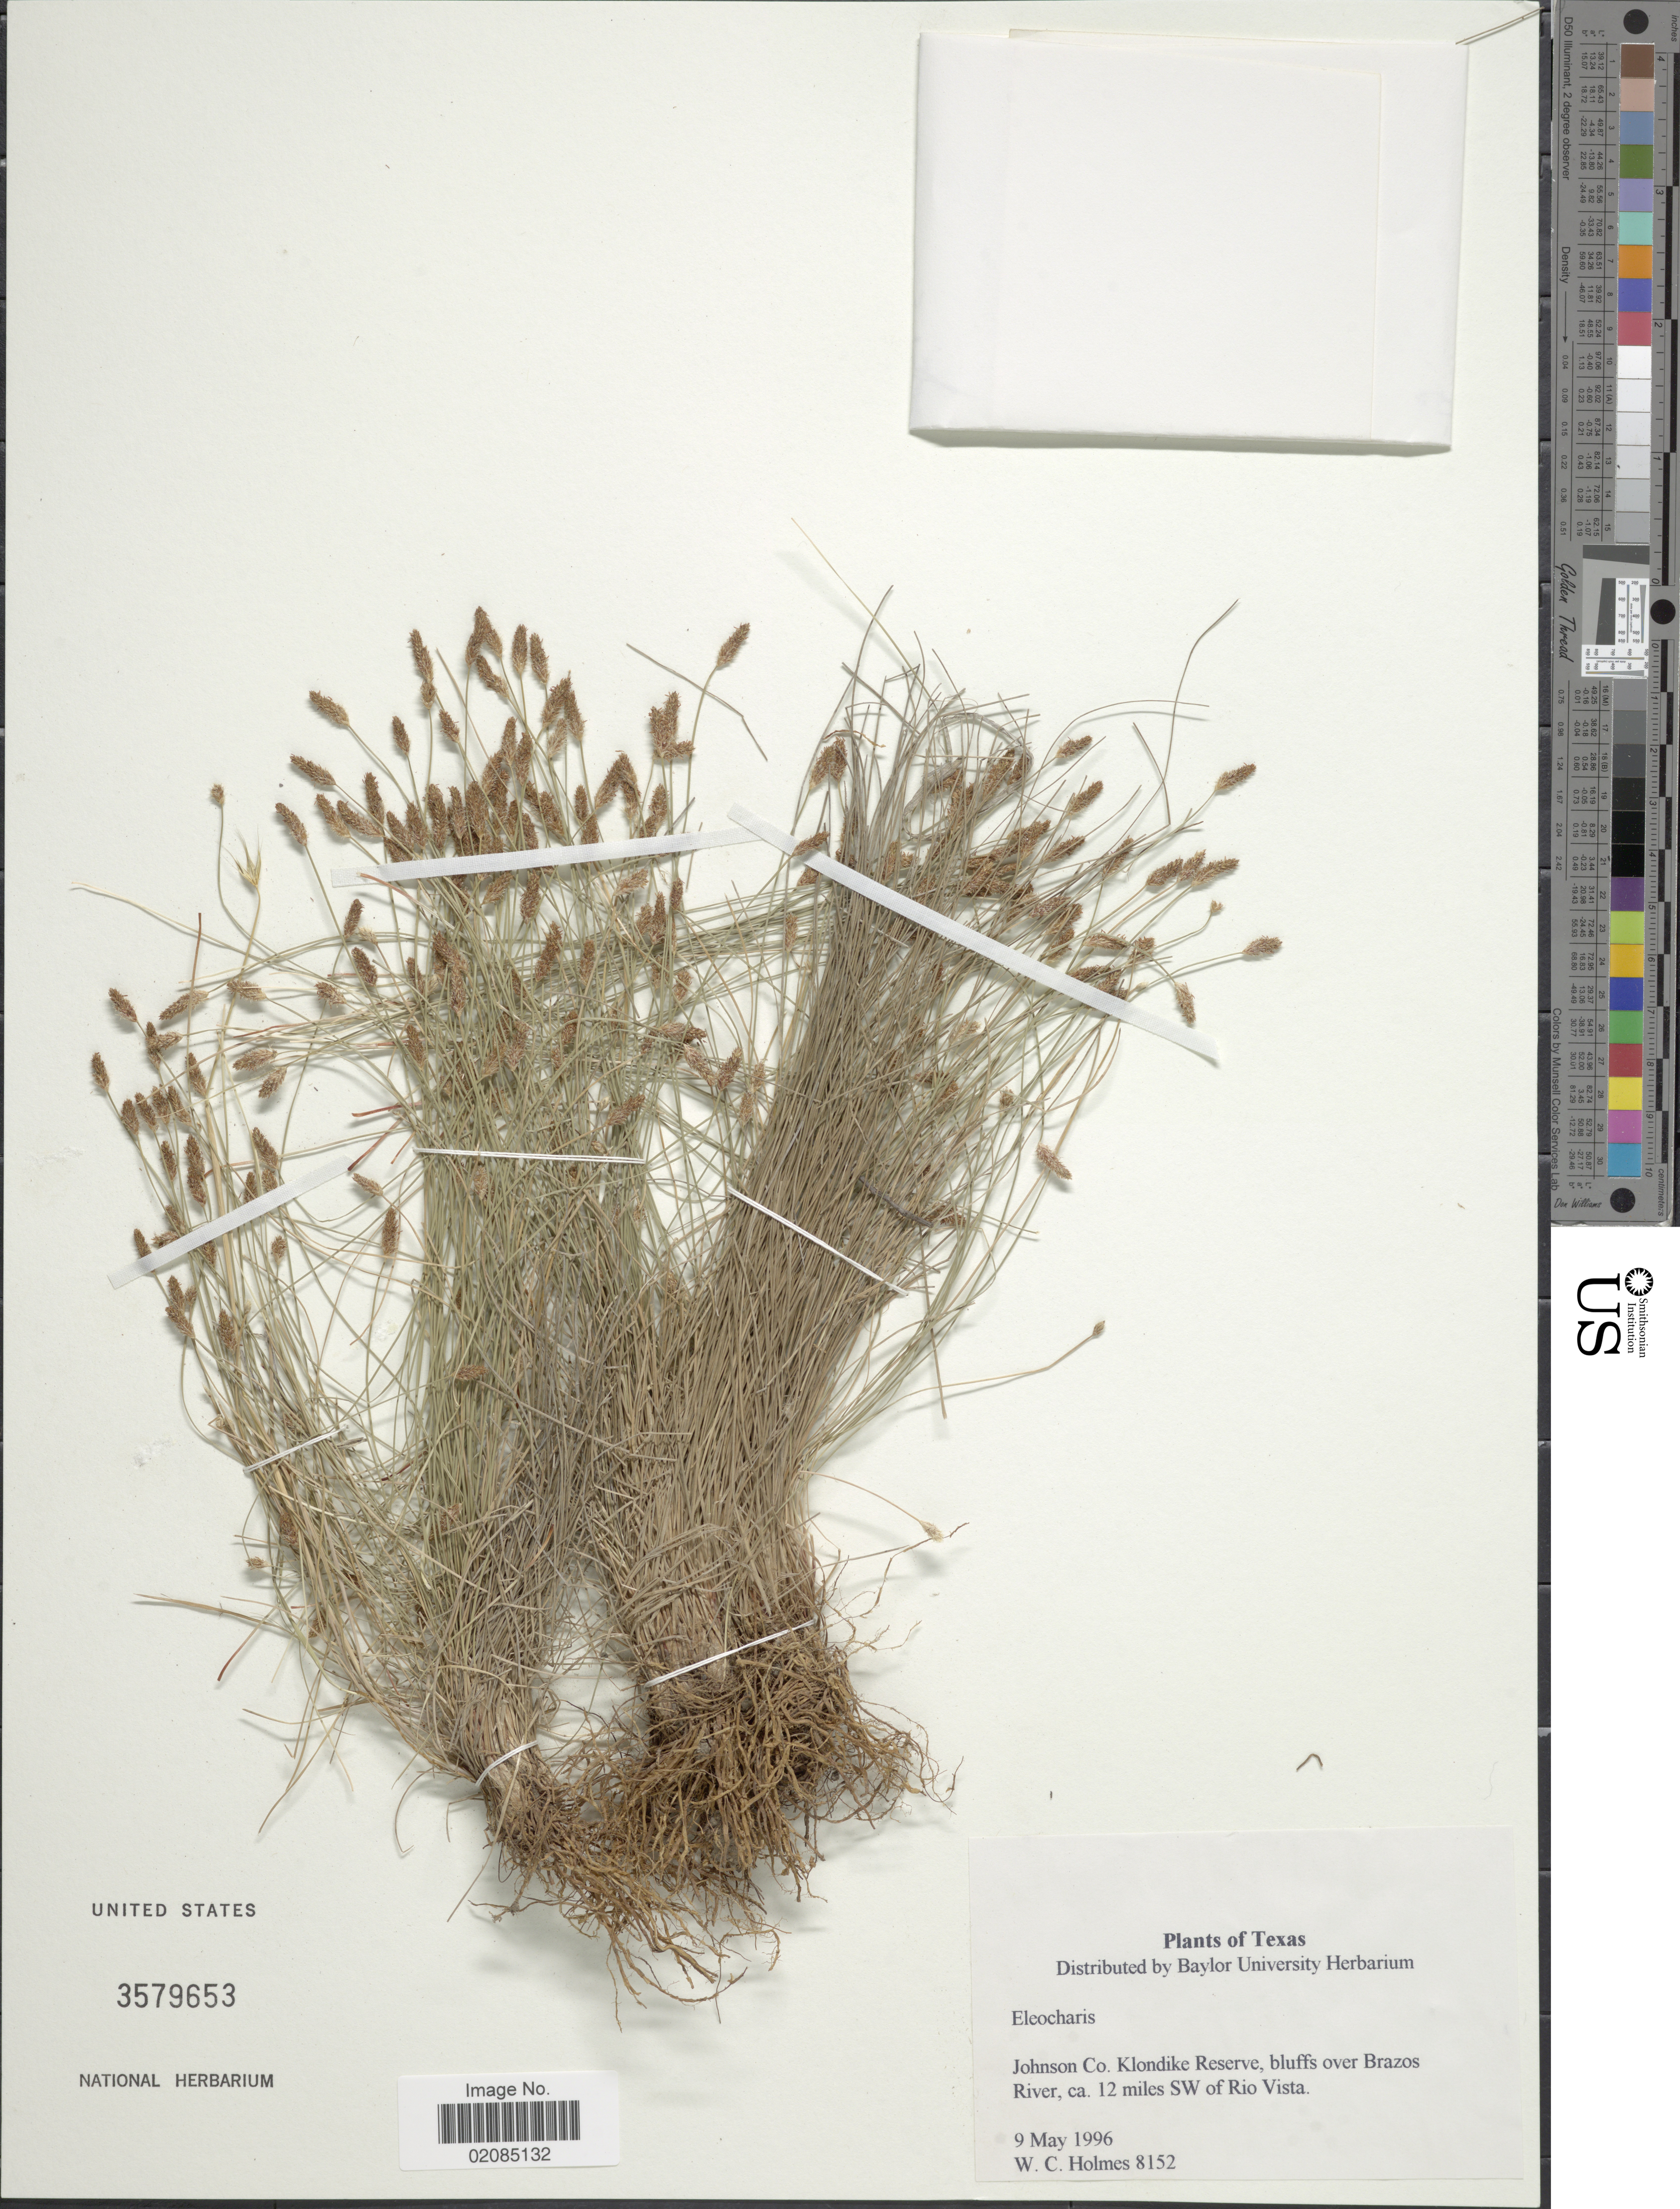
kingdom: Plantae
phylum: Tracheophyta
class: Liliopsida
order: Poales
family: Cyperaceae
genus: Eleocharis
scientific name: Eleocharis acutisquamata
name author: Buckley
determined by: Strong, Mark T., (BOT), Smithsonian Institution - National Museum of Natural History (UNITED STATES)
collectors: W. Holmes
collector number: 8152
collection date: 1996-05-09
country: United States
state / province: Texas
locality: Johnson Co. Klondike Reserve, bluffs over Brazos River, ca. 12 miles SW of Rio Vista.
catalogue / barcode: US 3579653